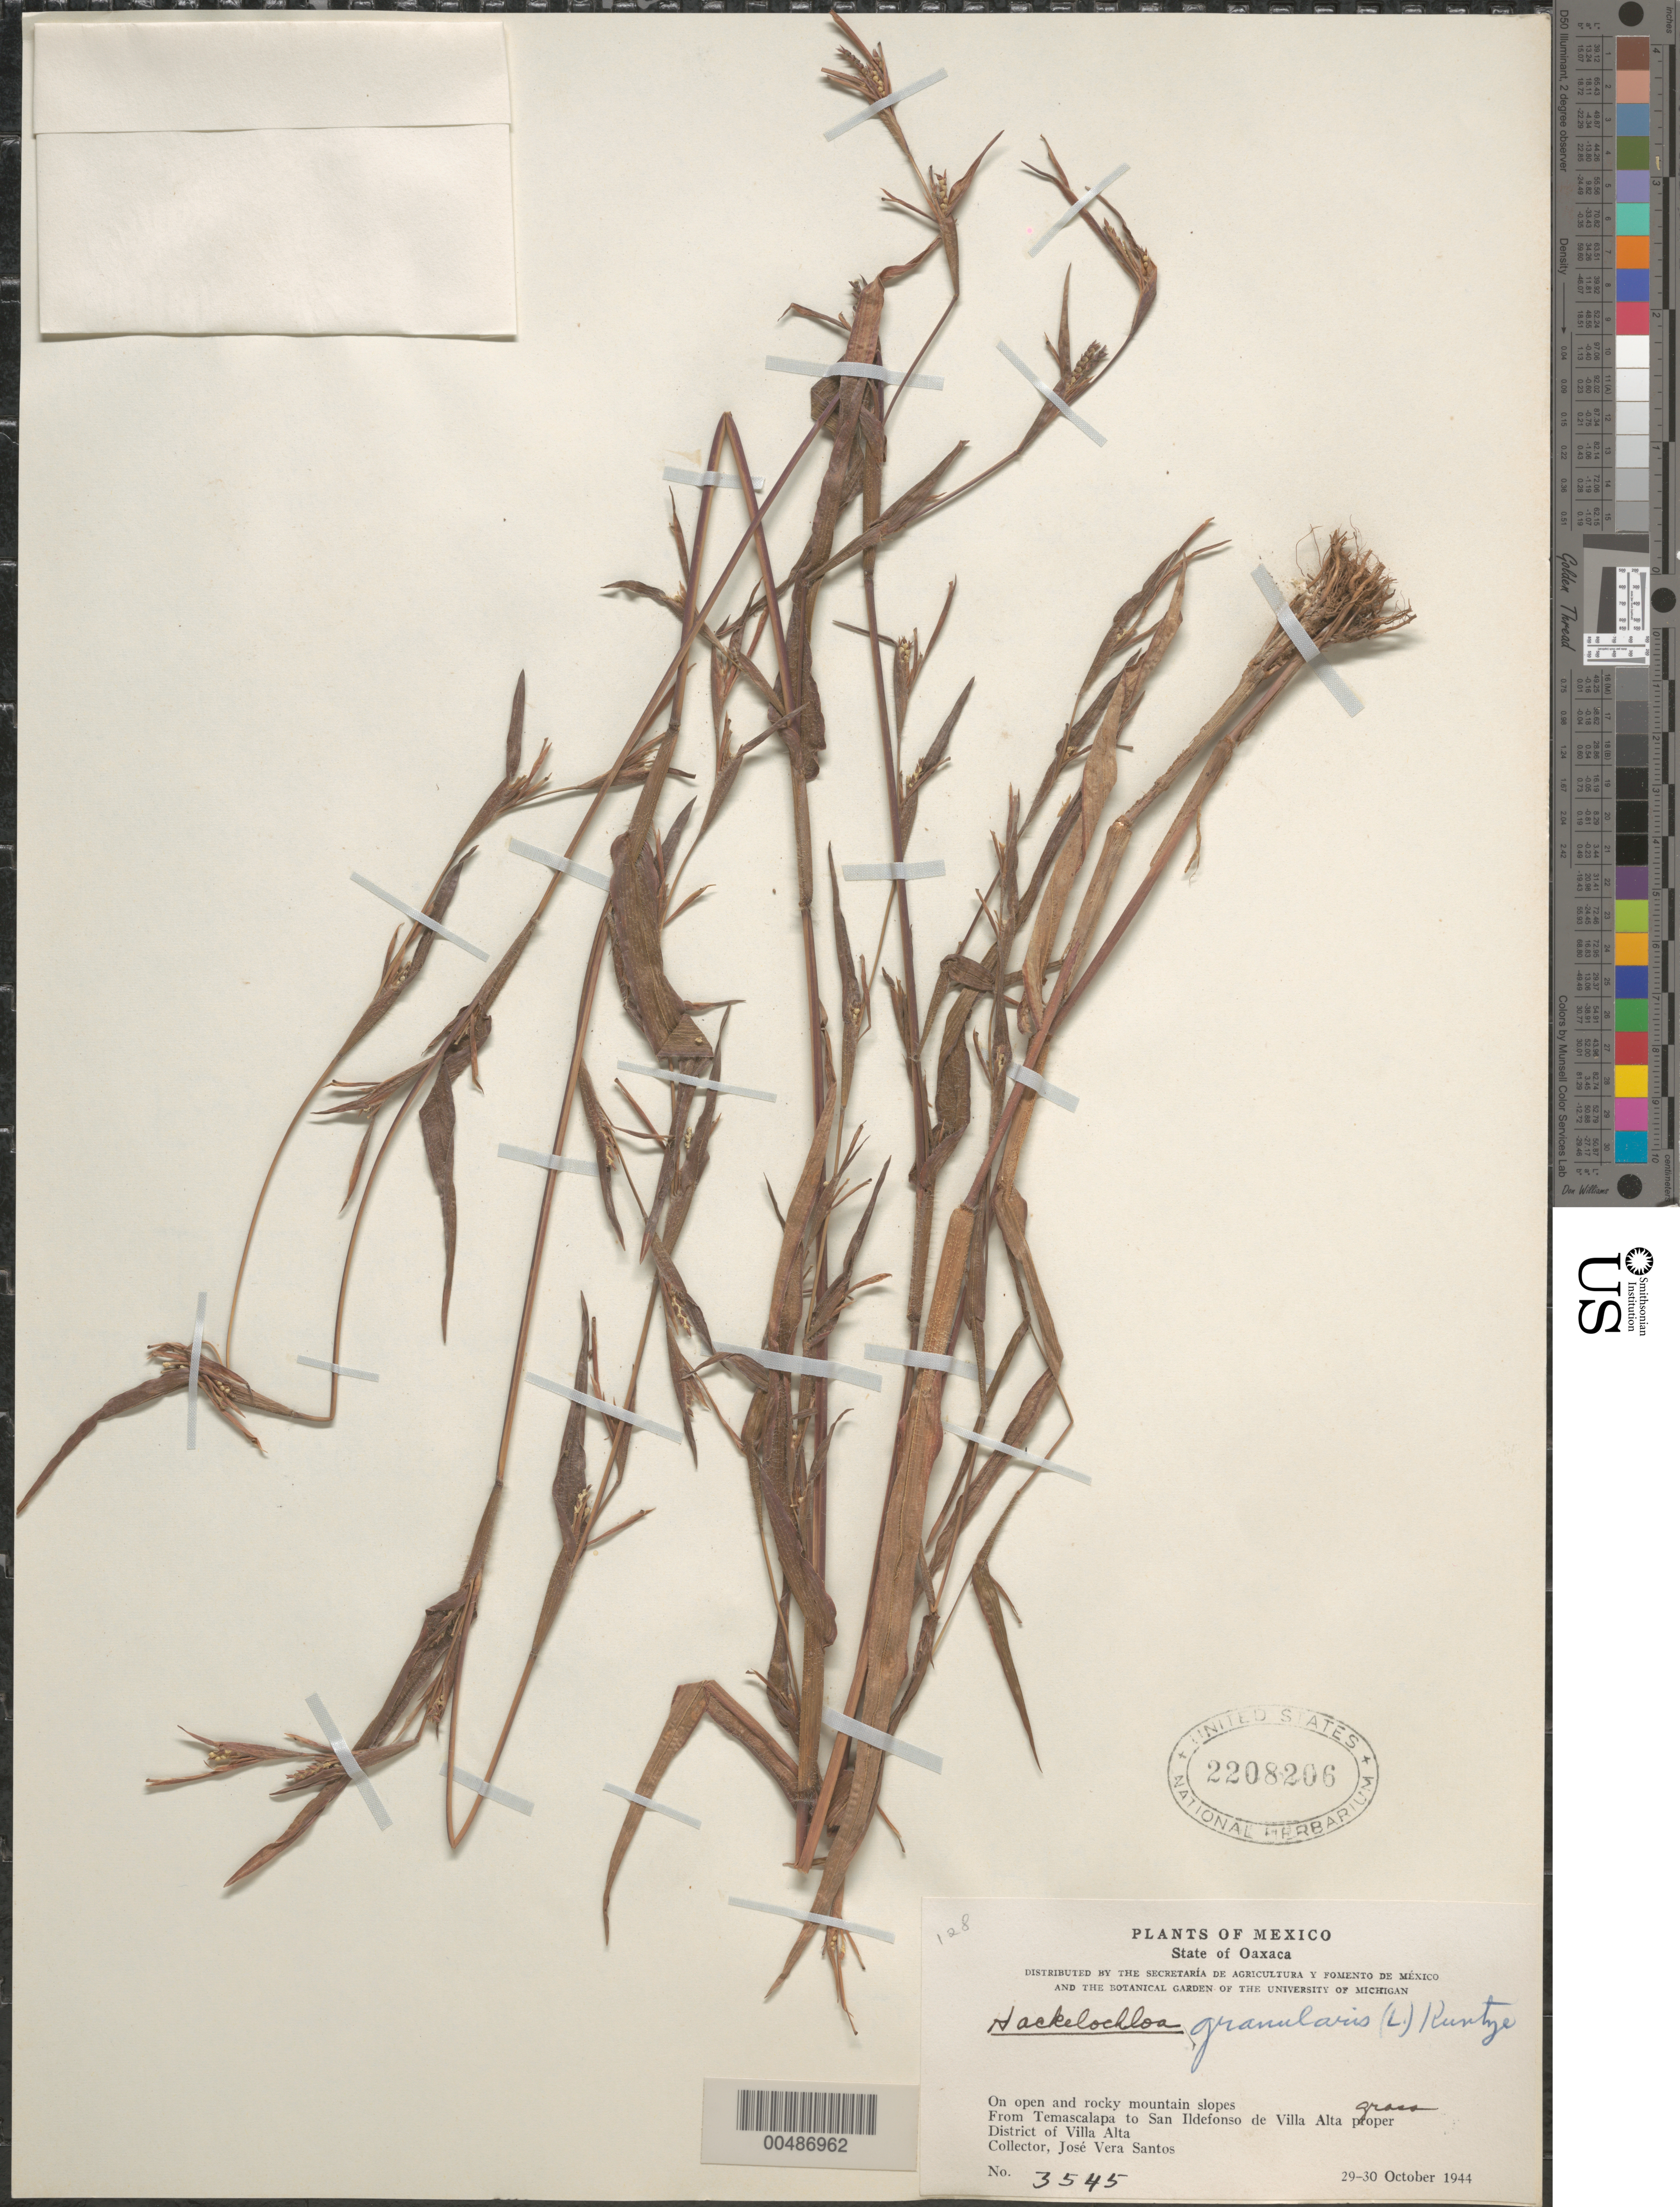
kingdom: Plantae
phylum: Tracheophyta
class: Liliopsida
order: Poales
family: Poaceae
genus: Hackelochloa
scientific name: Hackelochloa granularis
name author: (L.) Kuntze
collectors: J. V. Santos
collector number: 3545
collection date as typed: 29 Oct 1944 to 30 Oct 1944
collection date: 1944-10-29/1944-10-30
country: Mexico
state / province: Oaxaca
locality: From Temascalapa to San Ildefonso de Villa Alta proper, Dist of Villa Alta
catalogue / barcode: US 2208206